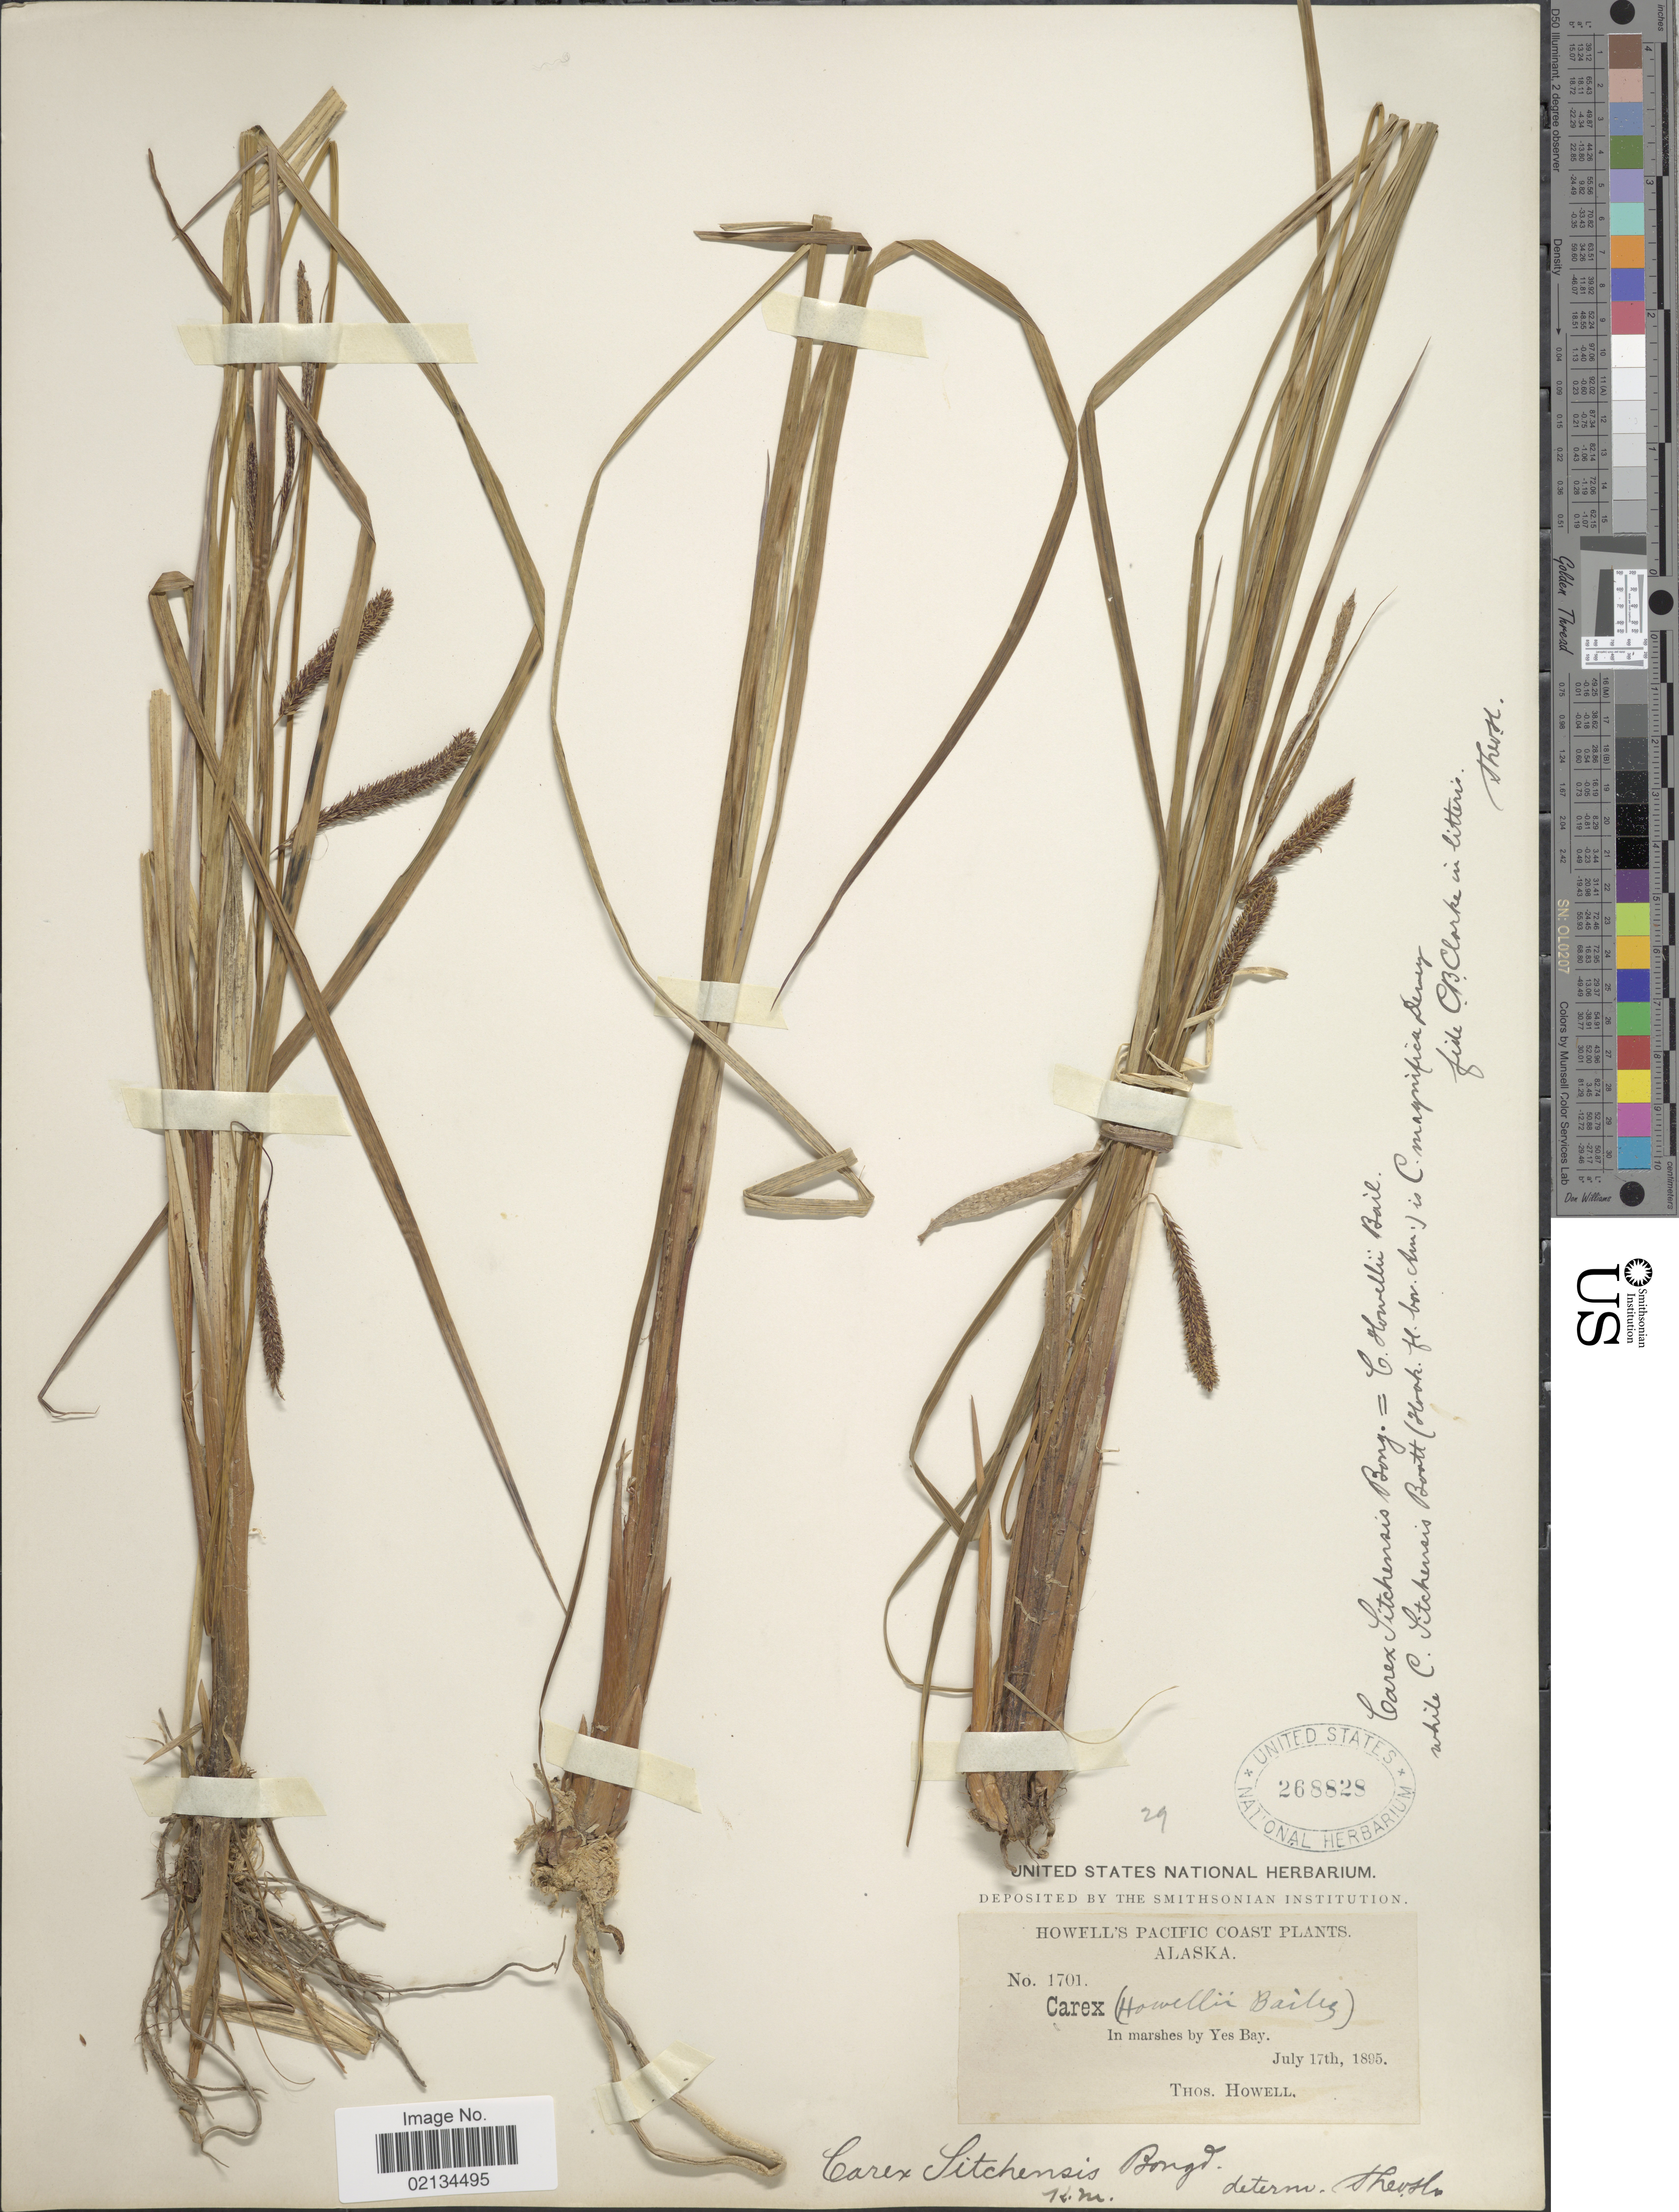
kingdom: Plantae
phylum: Tracheophyta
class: Liliopsida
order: Poales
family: Cyperaceae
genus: Carex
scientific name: Carex aquatilis var. dives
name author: (Holm) Kük.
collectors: T. Howell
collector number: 1701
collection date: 1895-07-17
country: United States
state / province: Alaska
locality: Pacific Coast, in marshes by Yes Bay.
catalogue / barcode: US 268828